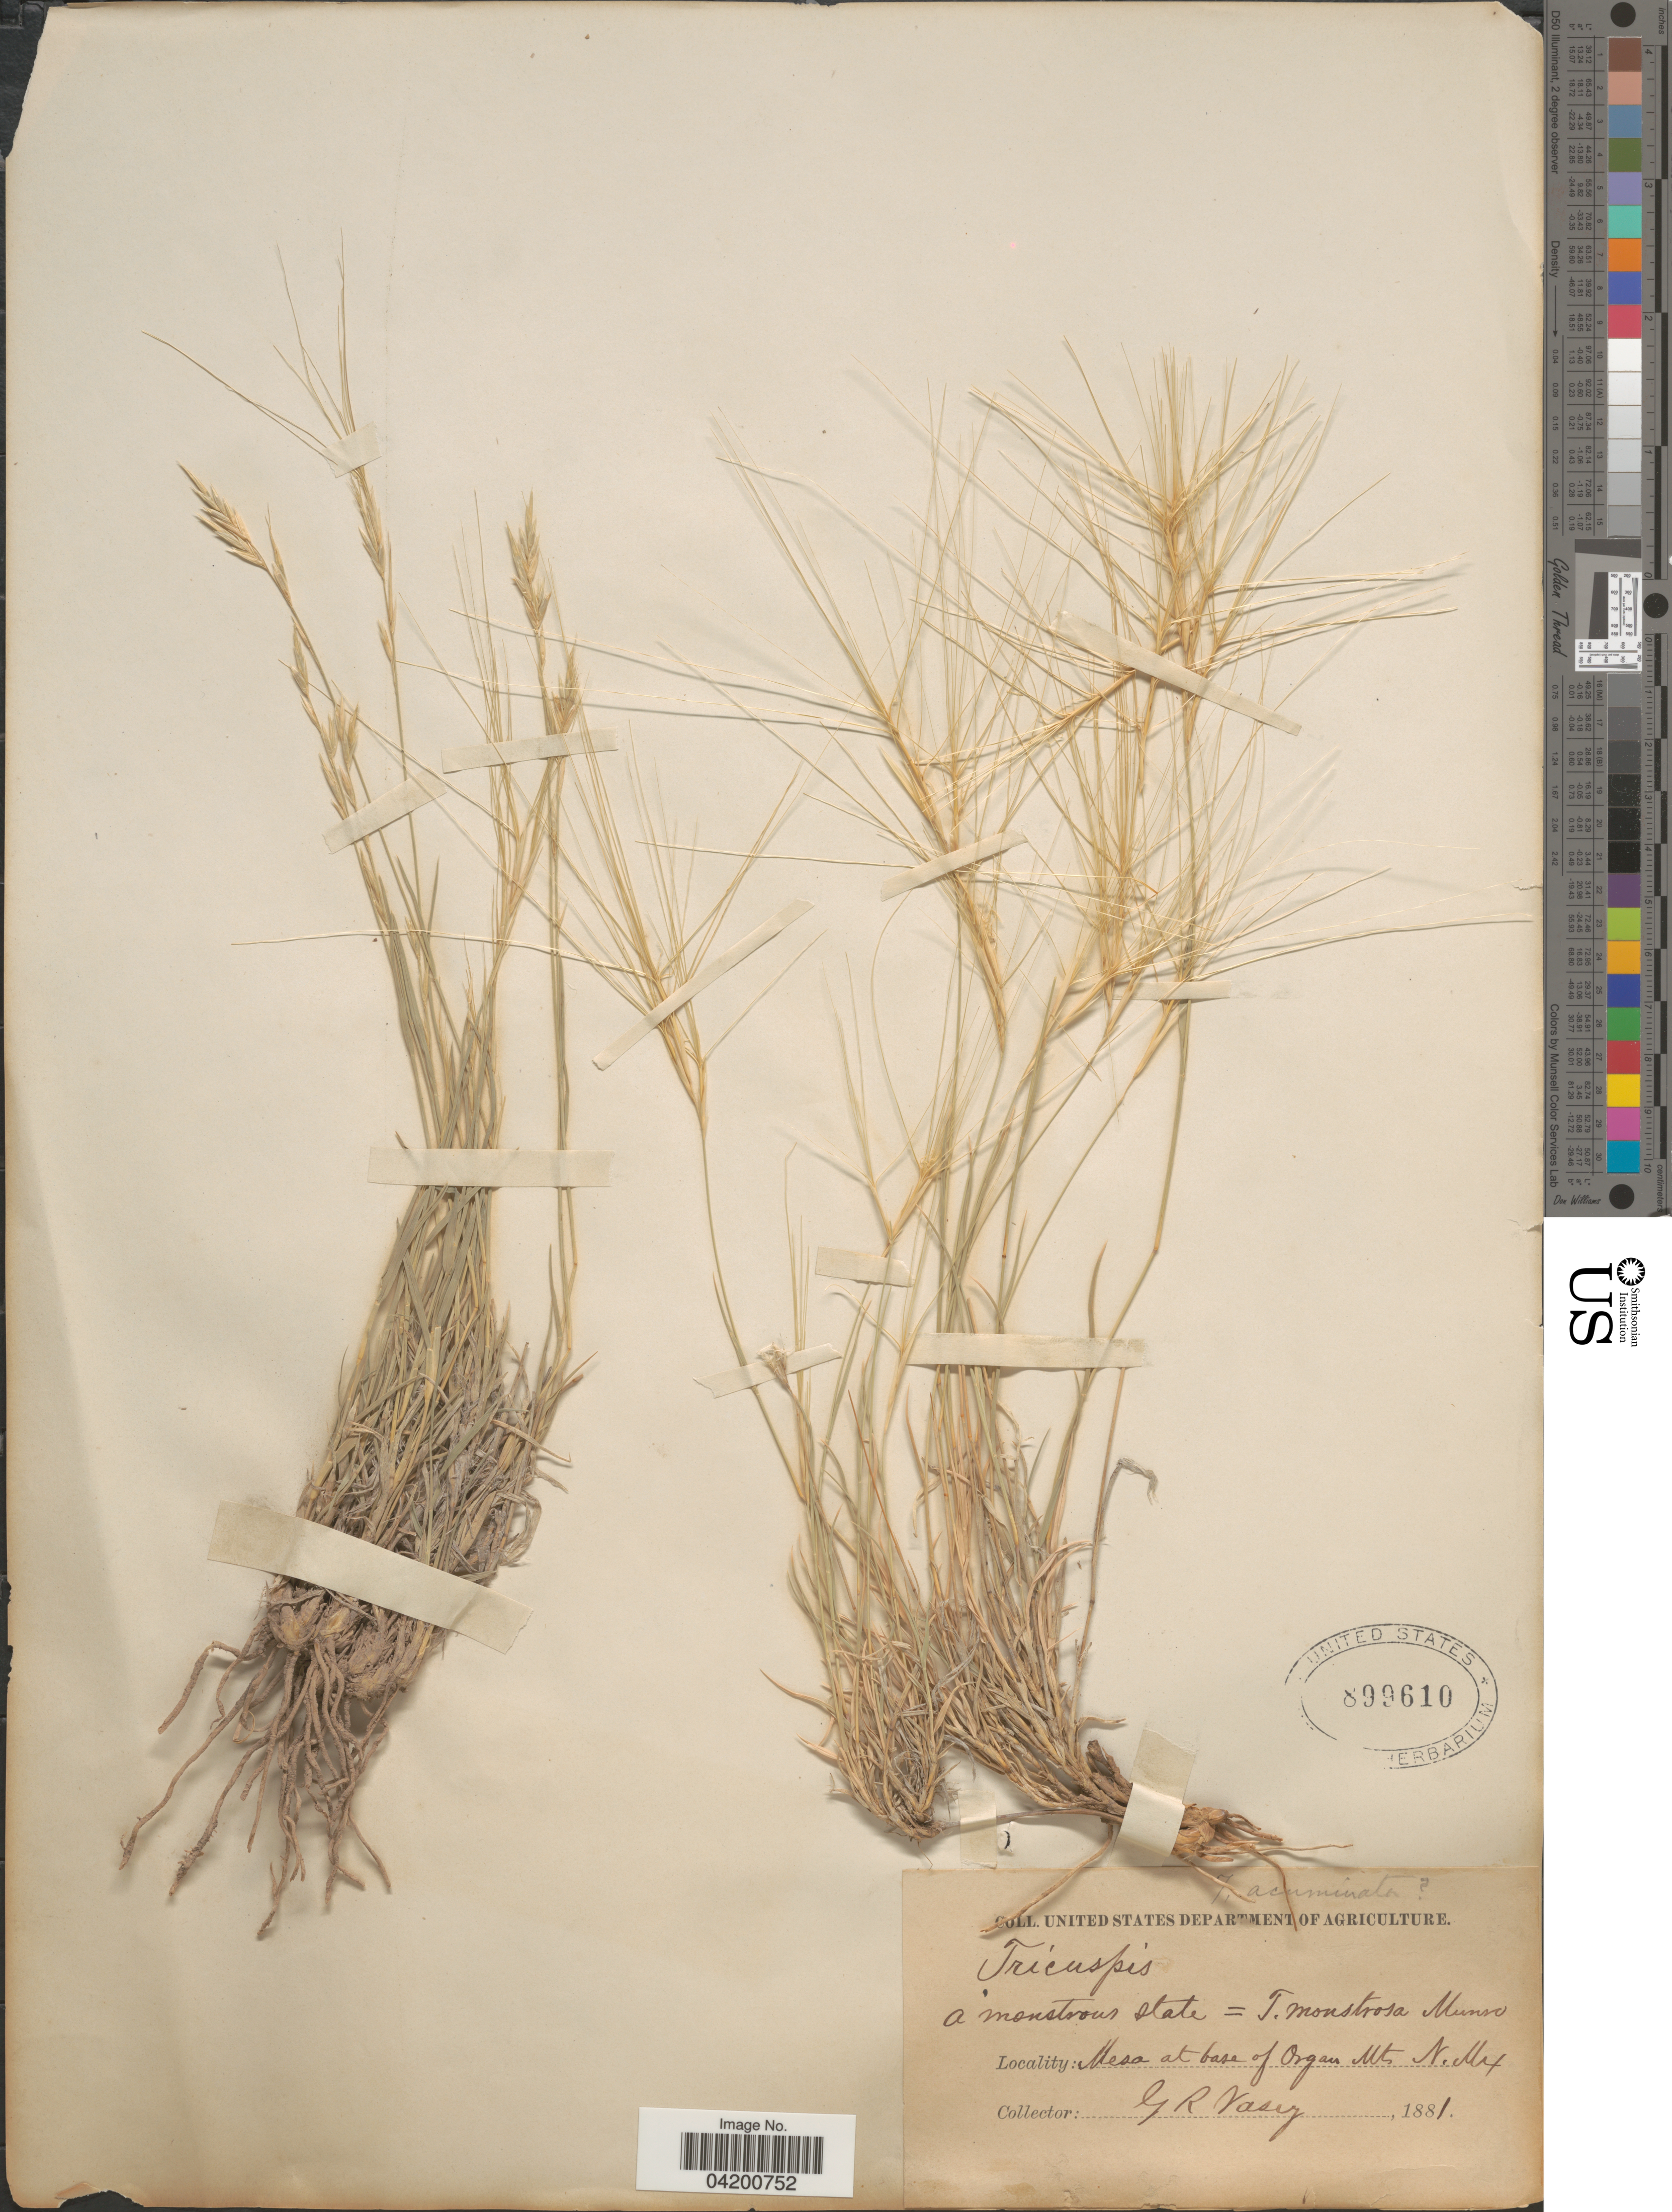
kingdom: Plantae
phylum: Tracheophyta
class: Liliopsida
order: Poales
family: Poaceae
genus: Scleropogon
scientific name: Scleropogon brevifolius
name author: Phil.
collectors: G. R. Vasey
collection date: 1881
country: United States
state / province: New Mexico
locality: Mesa at base of Organ Mts.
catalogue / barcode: US 899610